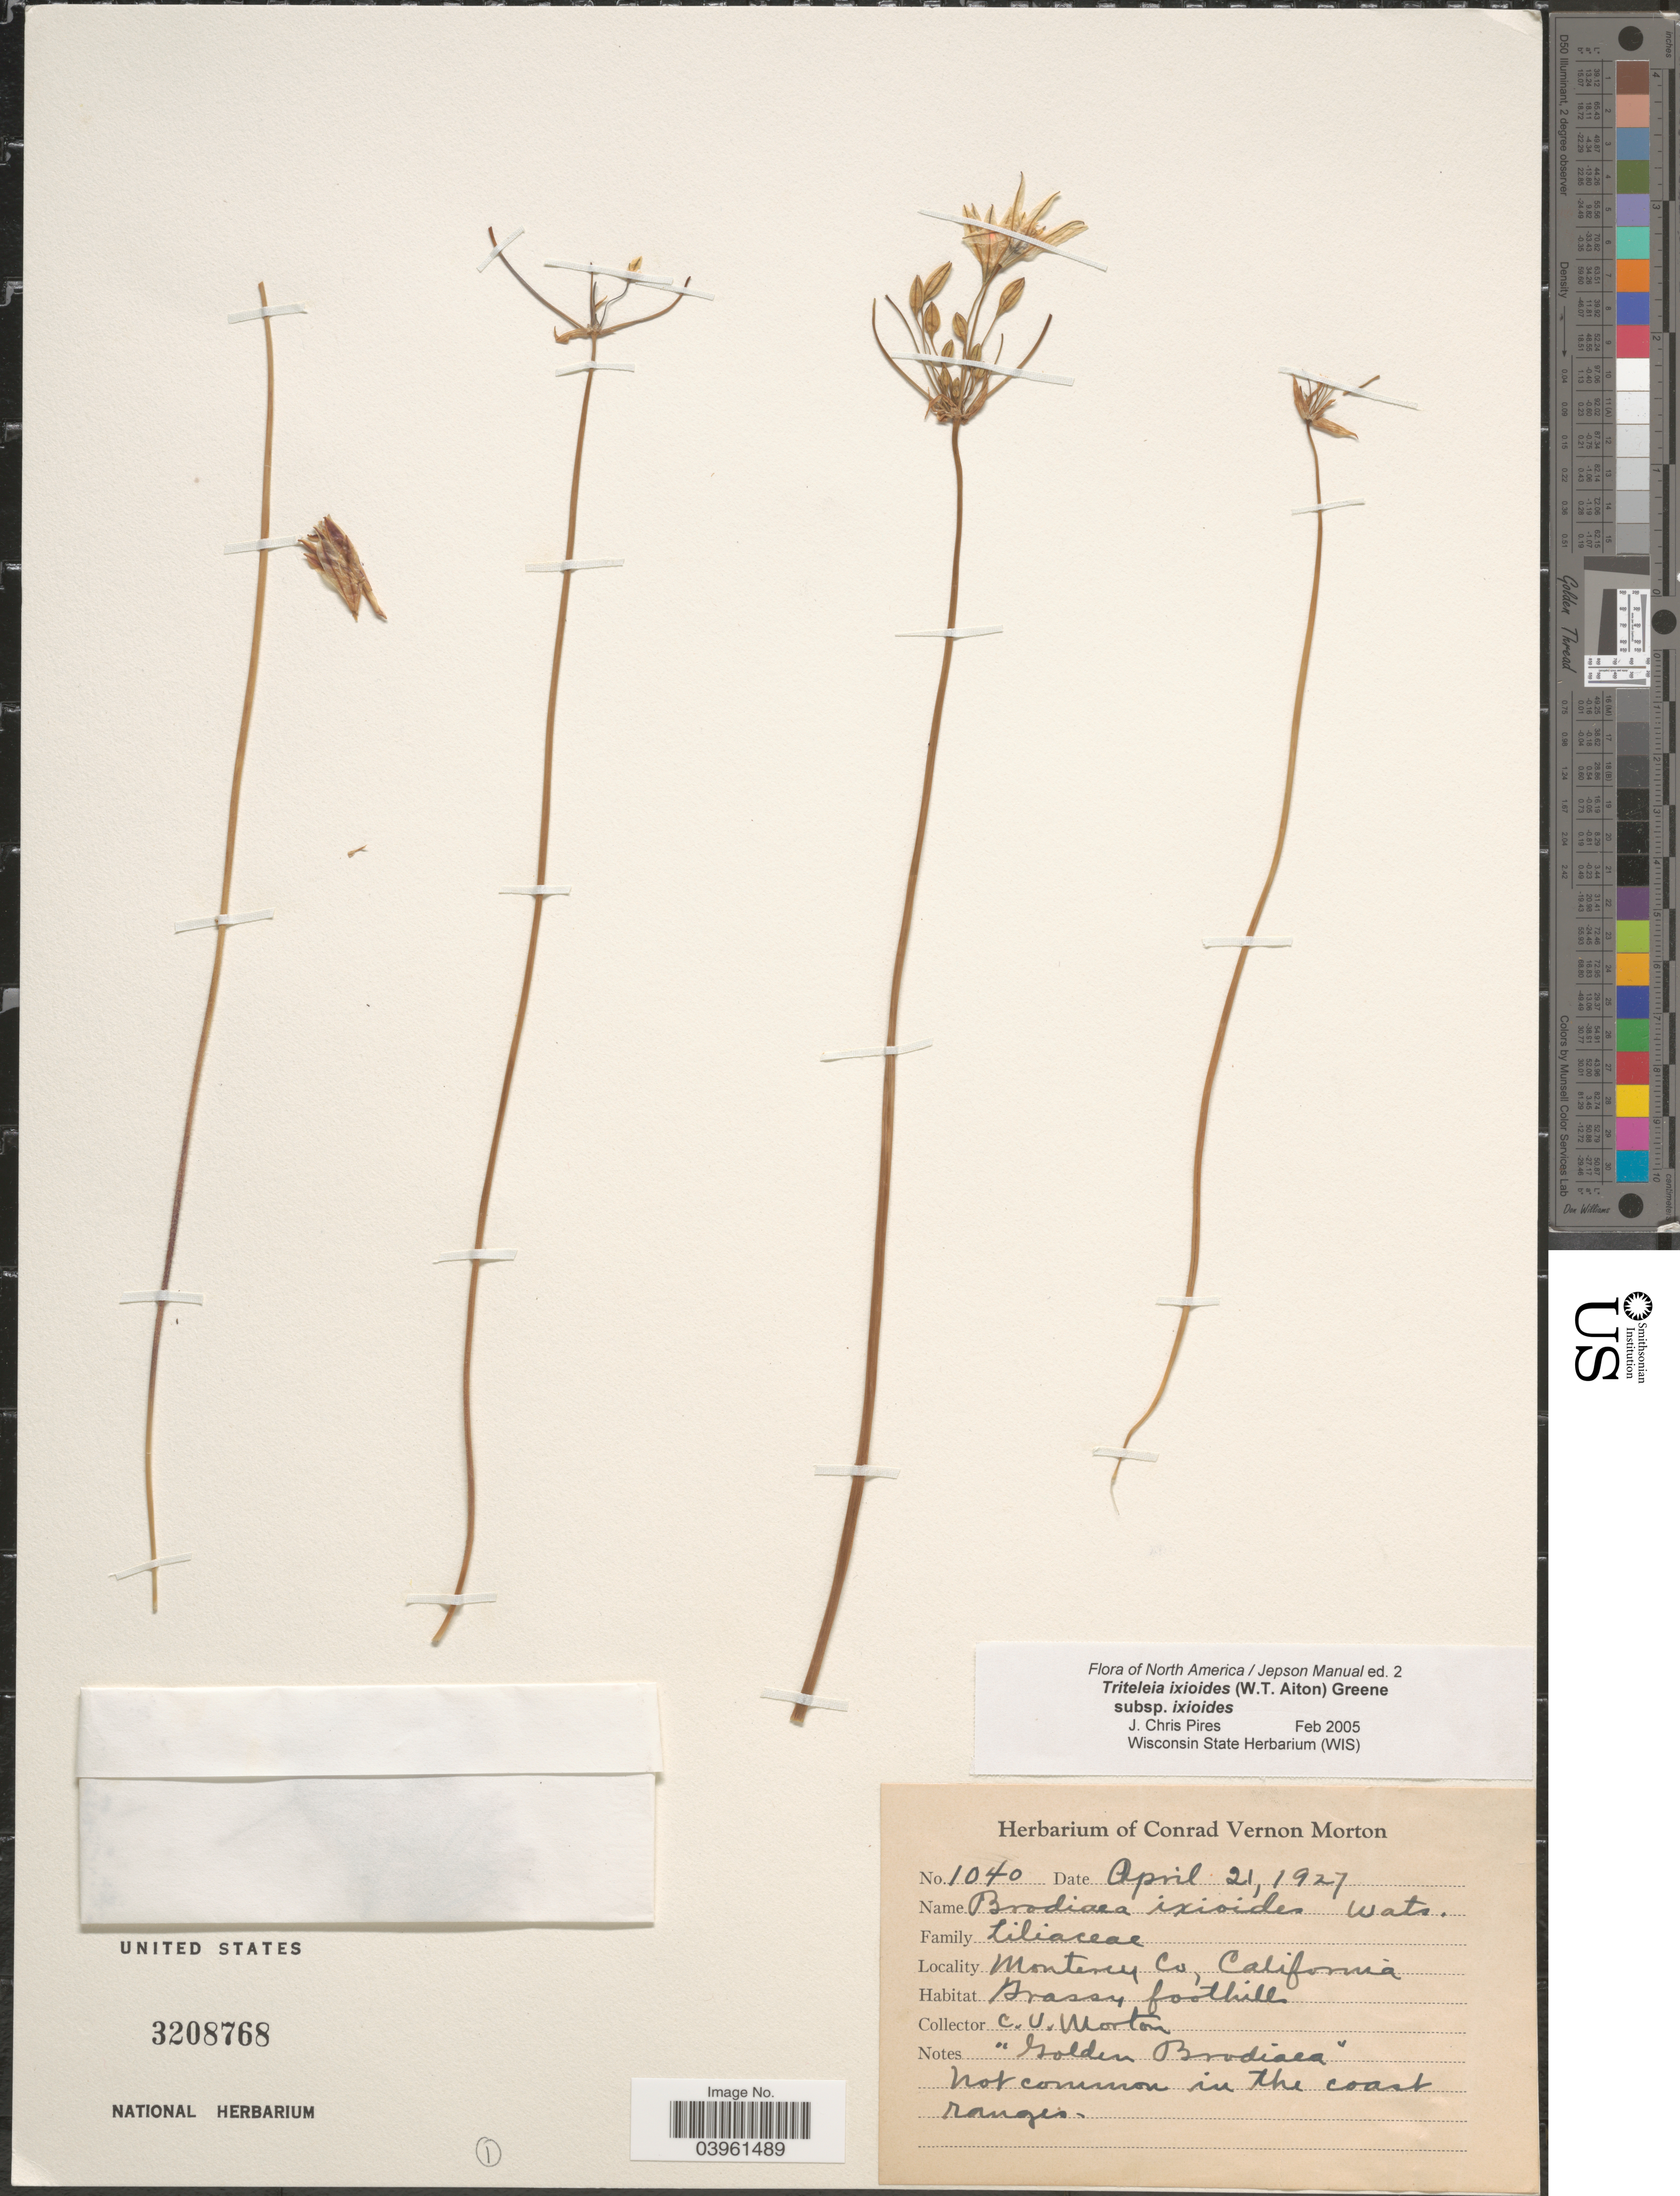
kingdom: Plantae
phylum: Tracheophyta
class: Liliopsida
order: Asparagales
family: Asparagaceae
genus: Triteleia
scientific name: Triteleia ixioides subsp. ixioides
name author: (R. Br.) Greene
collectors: C. V. Morton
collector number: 1040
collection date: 1927-04-21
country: United States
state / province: California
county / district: Monterey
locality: Monterey Co.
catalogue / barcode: US 3208768